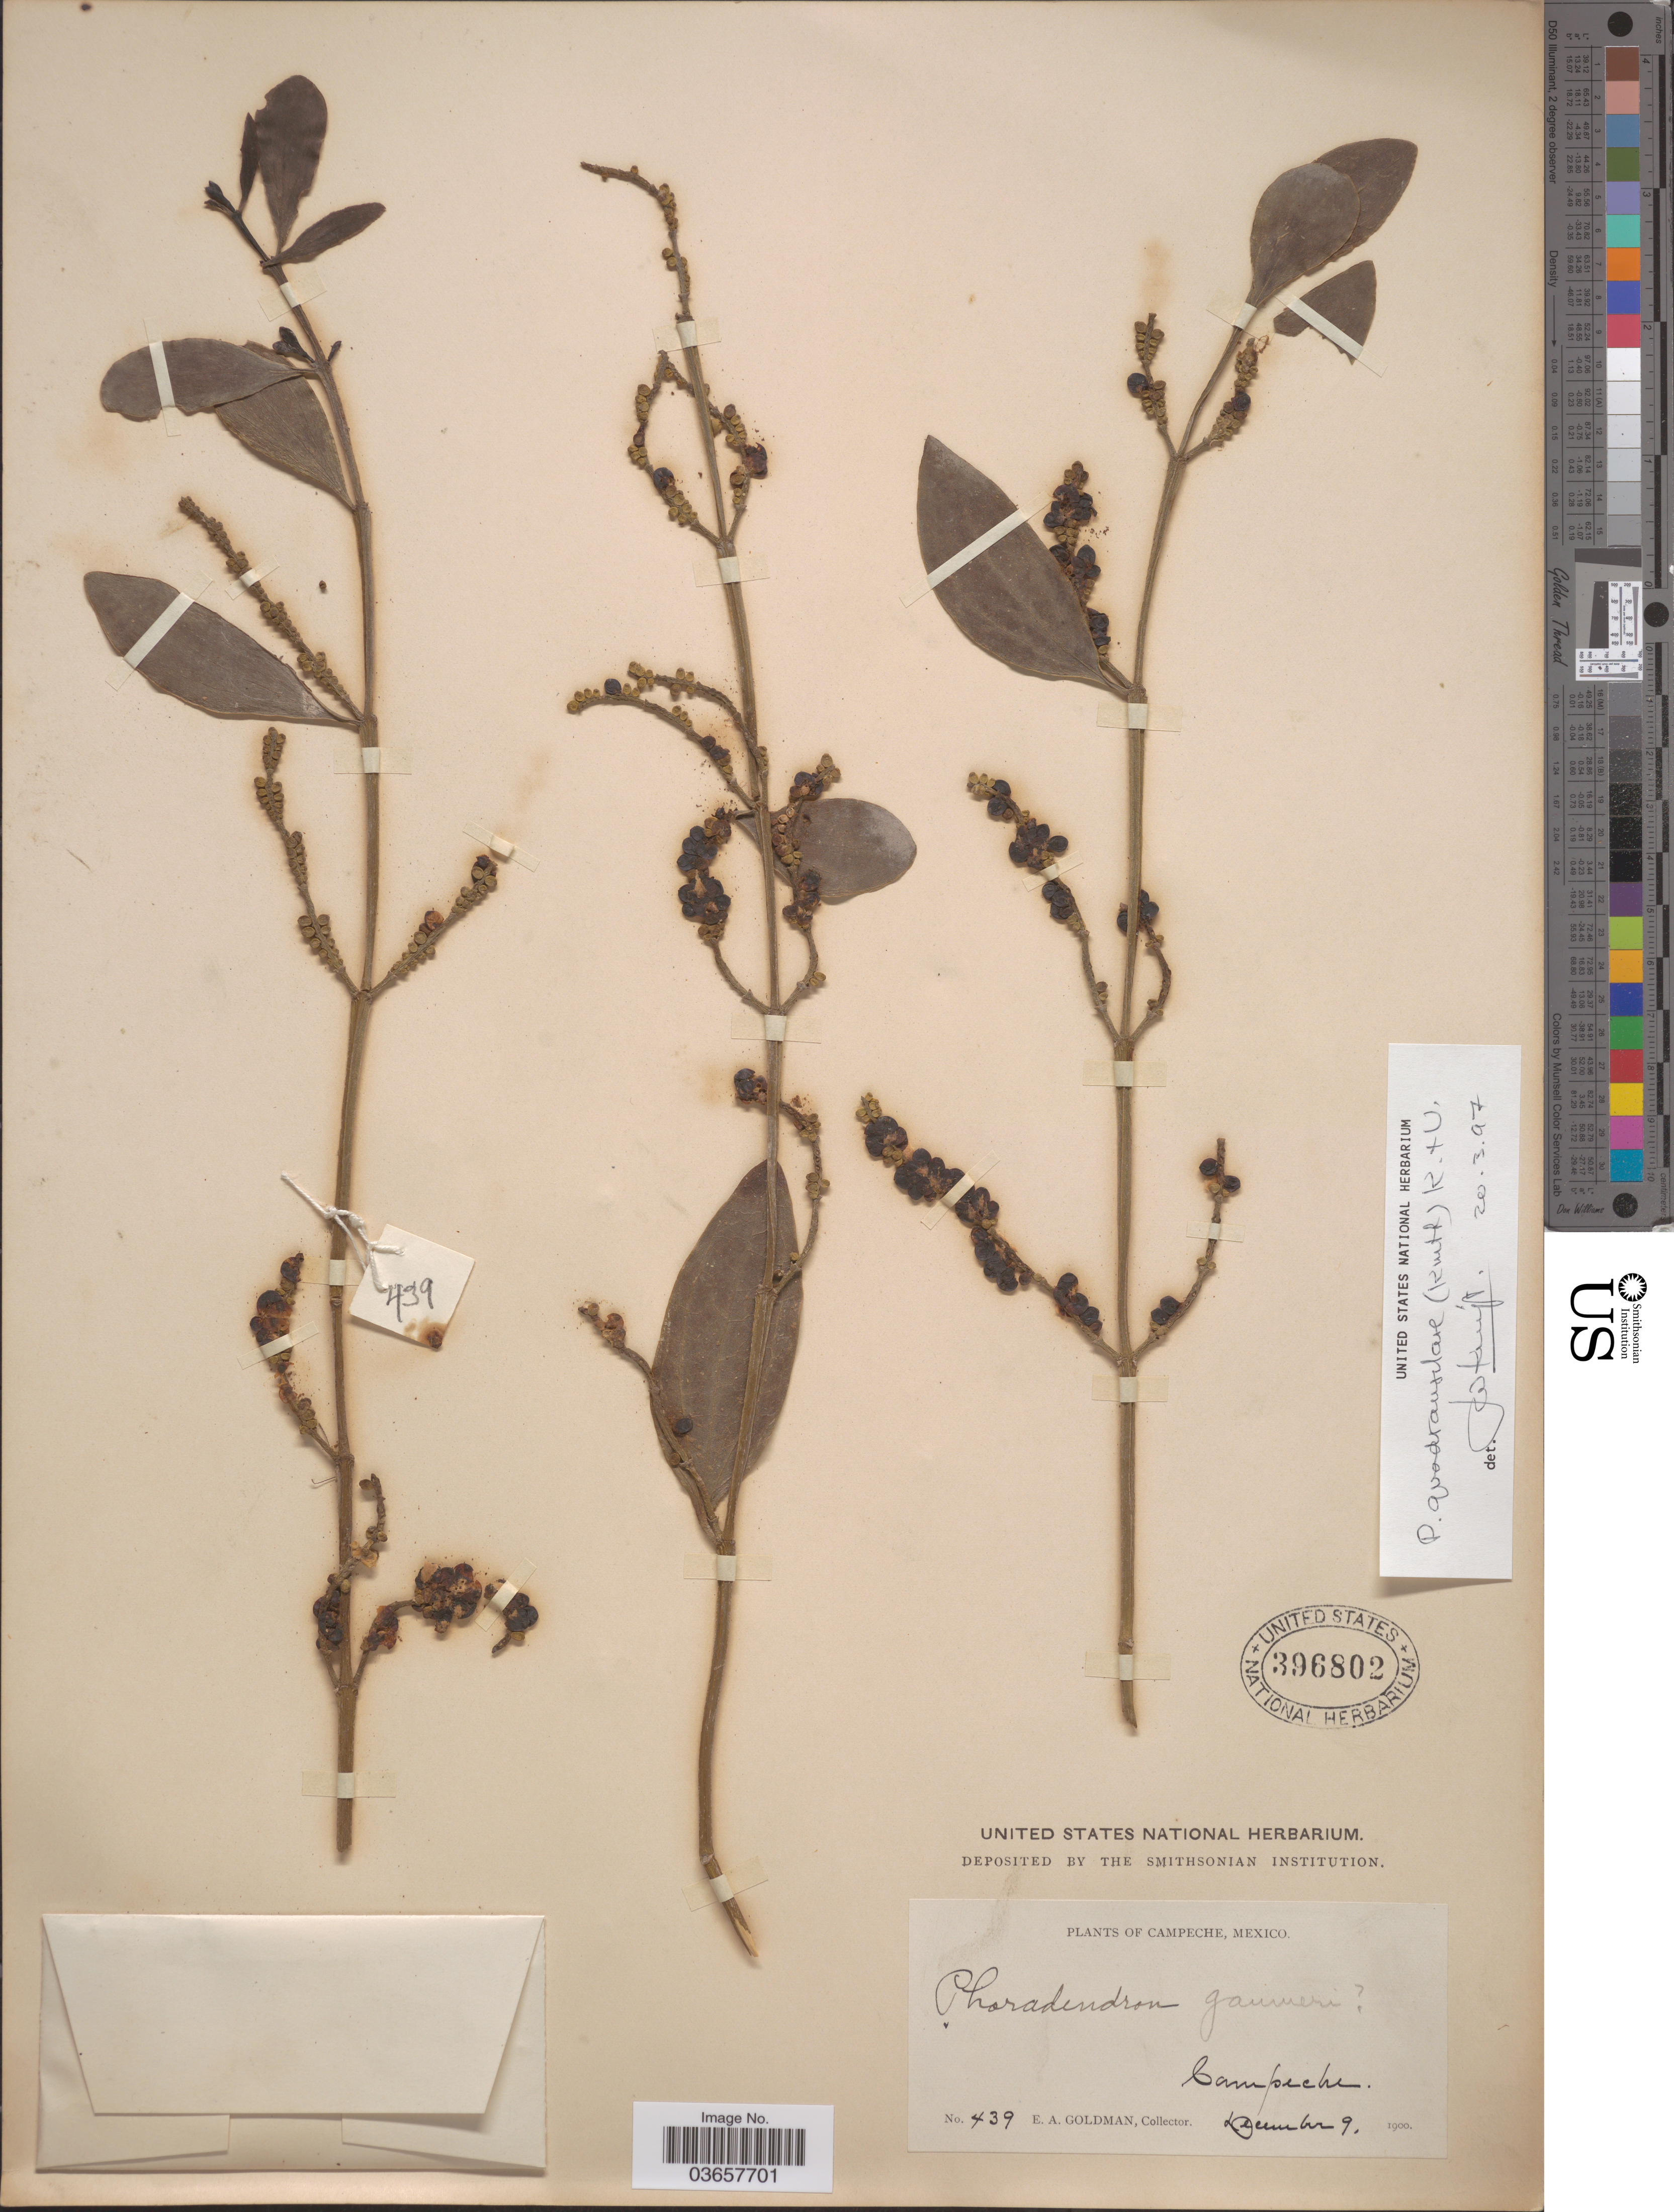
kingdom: Plantae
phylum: Tracheophyta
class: Magnoliopsida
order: Santalales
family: Viscaceae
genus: Phoradendron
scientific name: Phoradendron quadrangulare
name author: (Kunth) Griseb.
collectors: E. A. Goldman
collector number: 439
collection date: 1900-12-09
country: Mexico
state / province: Campeche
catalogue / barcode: US 396802